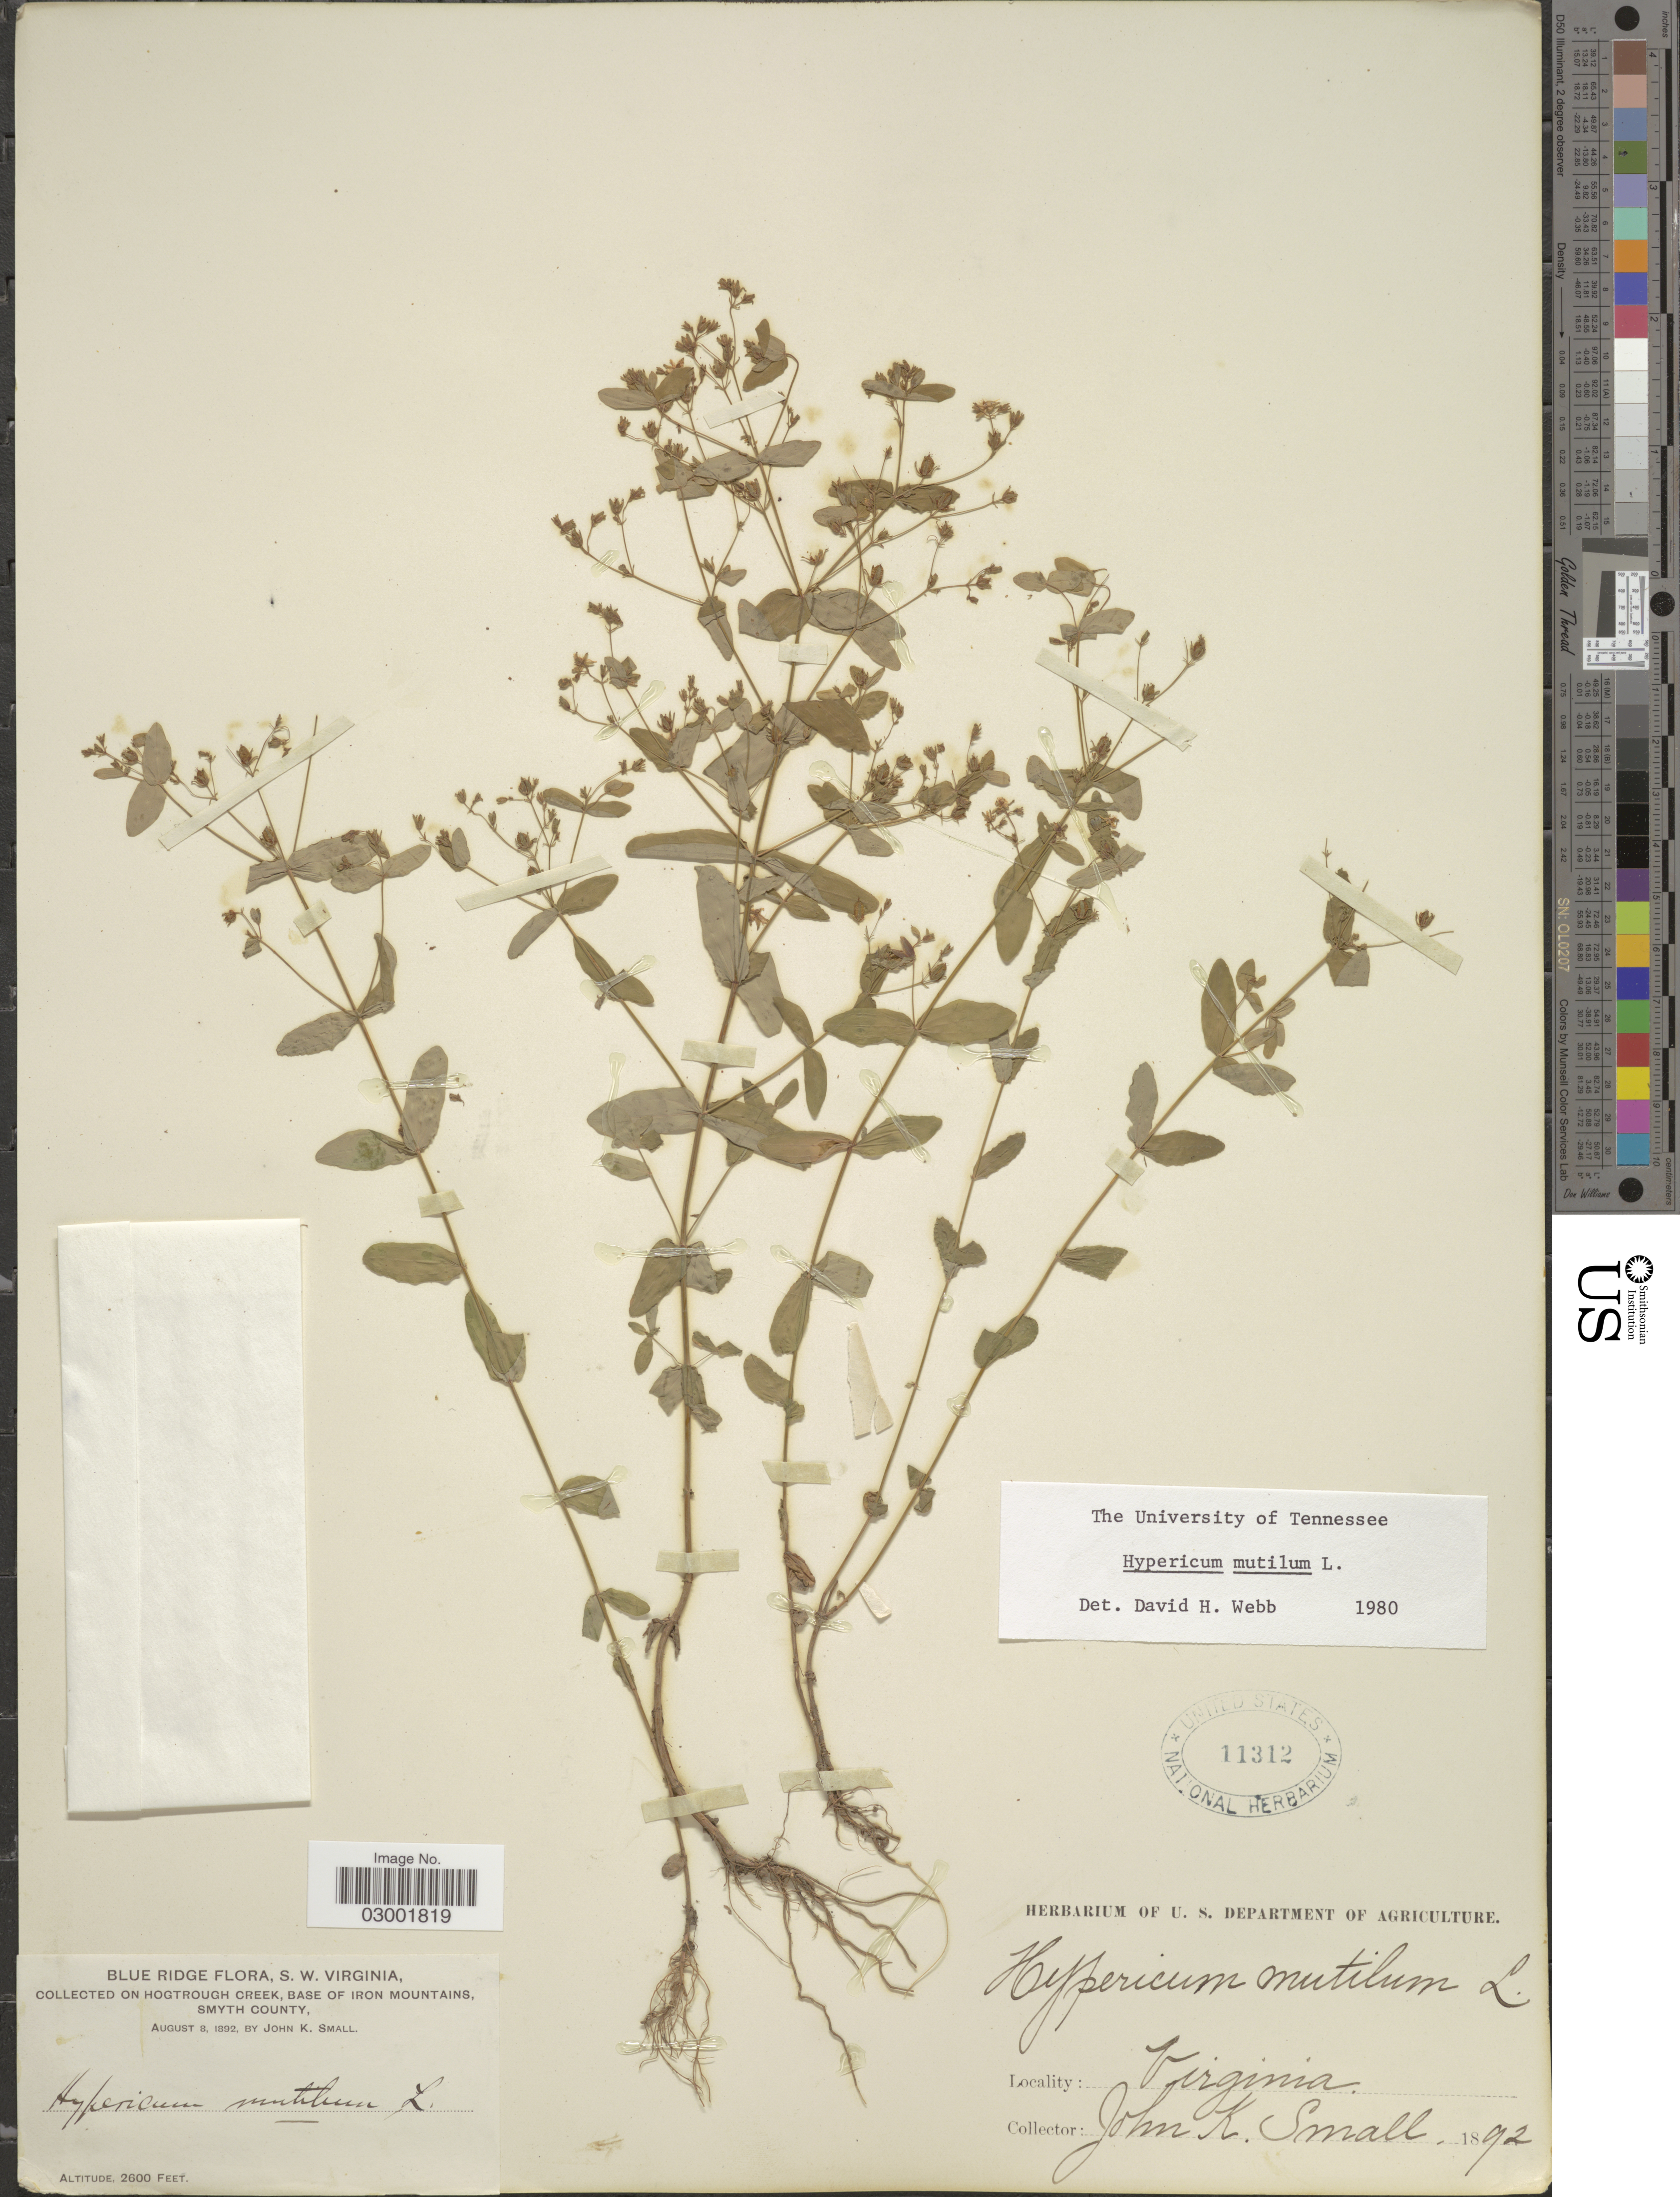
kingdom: Plantae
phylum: Tracheophyta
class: Magnoliopsida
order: Malpighiales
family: Hypericaceae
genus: Hypericum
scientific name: Hypericum mutilum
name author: L.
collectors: J. K. Small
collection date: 1892-08-08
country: United States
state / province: Virginia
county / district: Smyth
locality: Blue Ridge, S.W. Virginia. On Hogtrough Creek, Base of Iron Mountains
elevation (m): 792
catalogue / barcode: US 11312